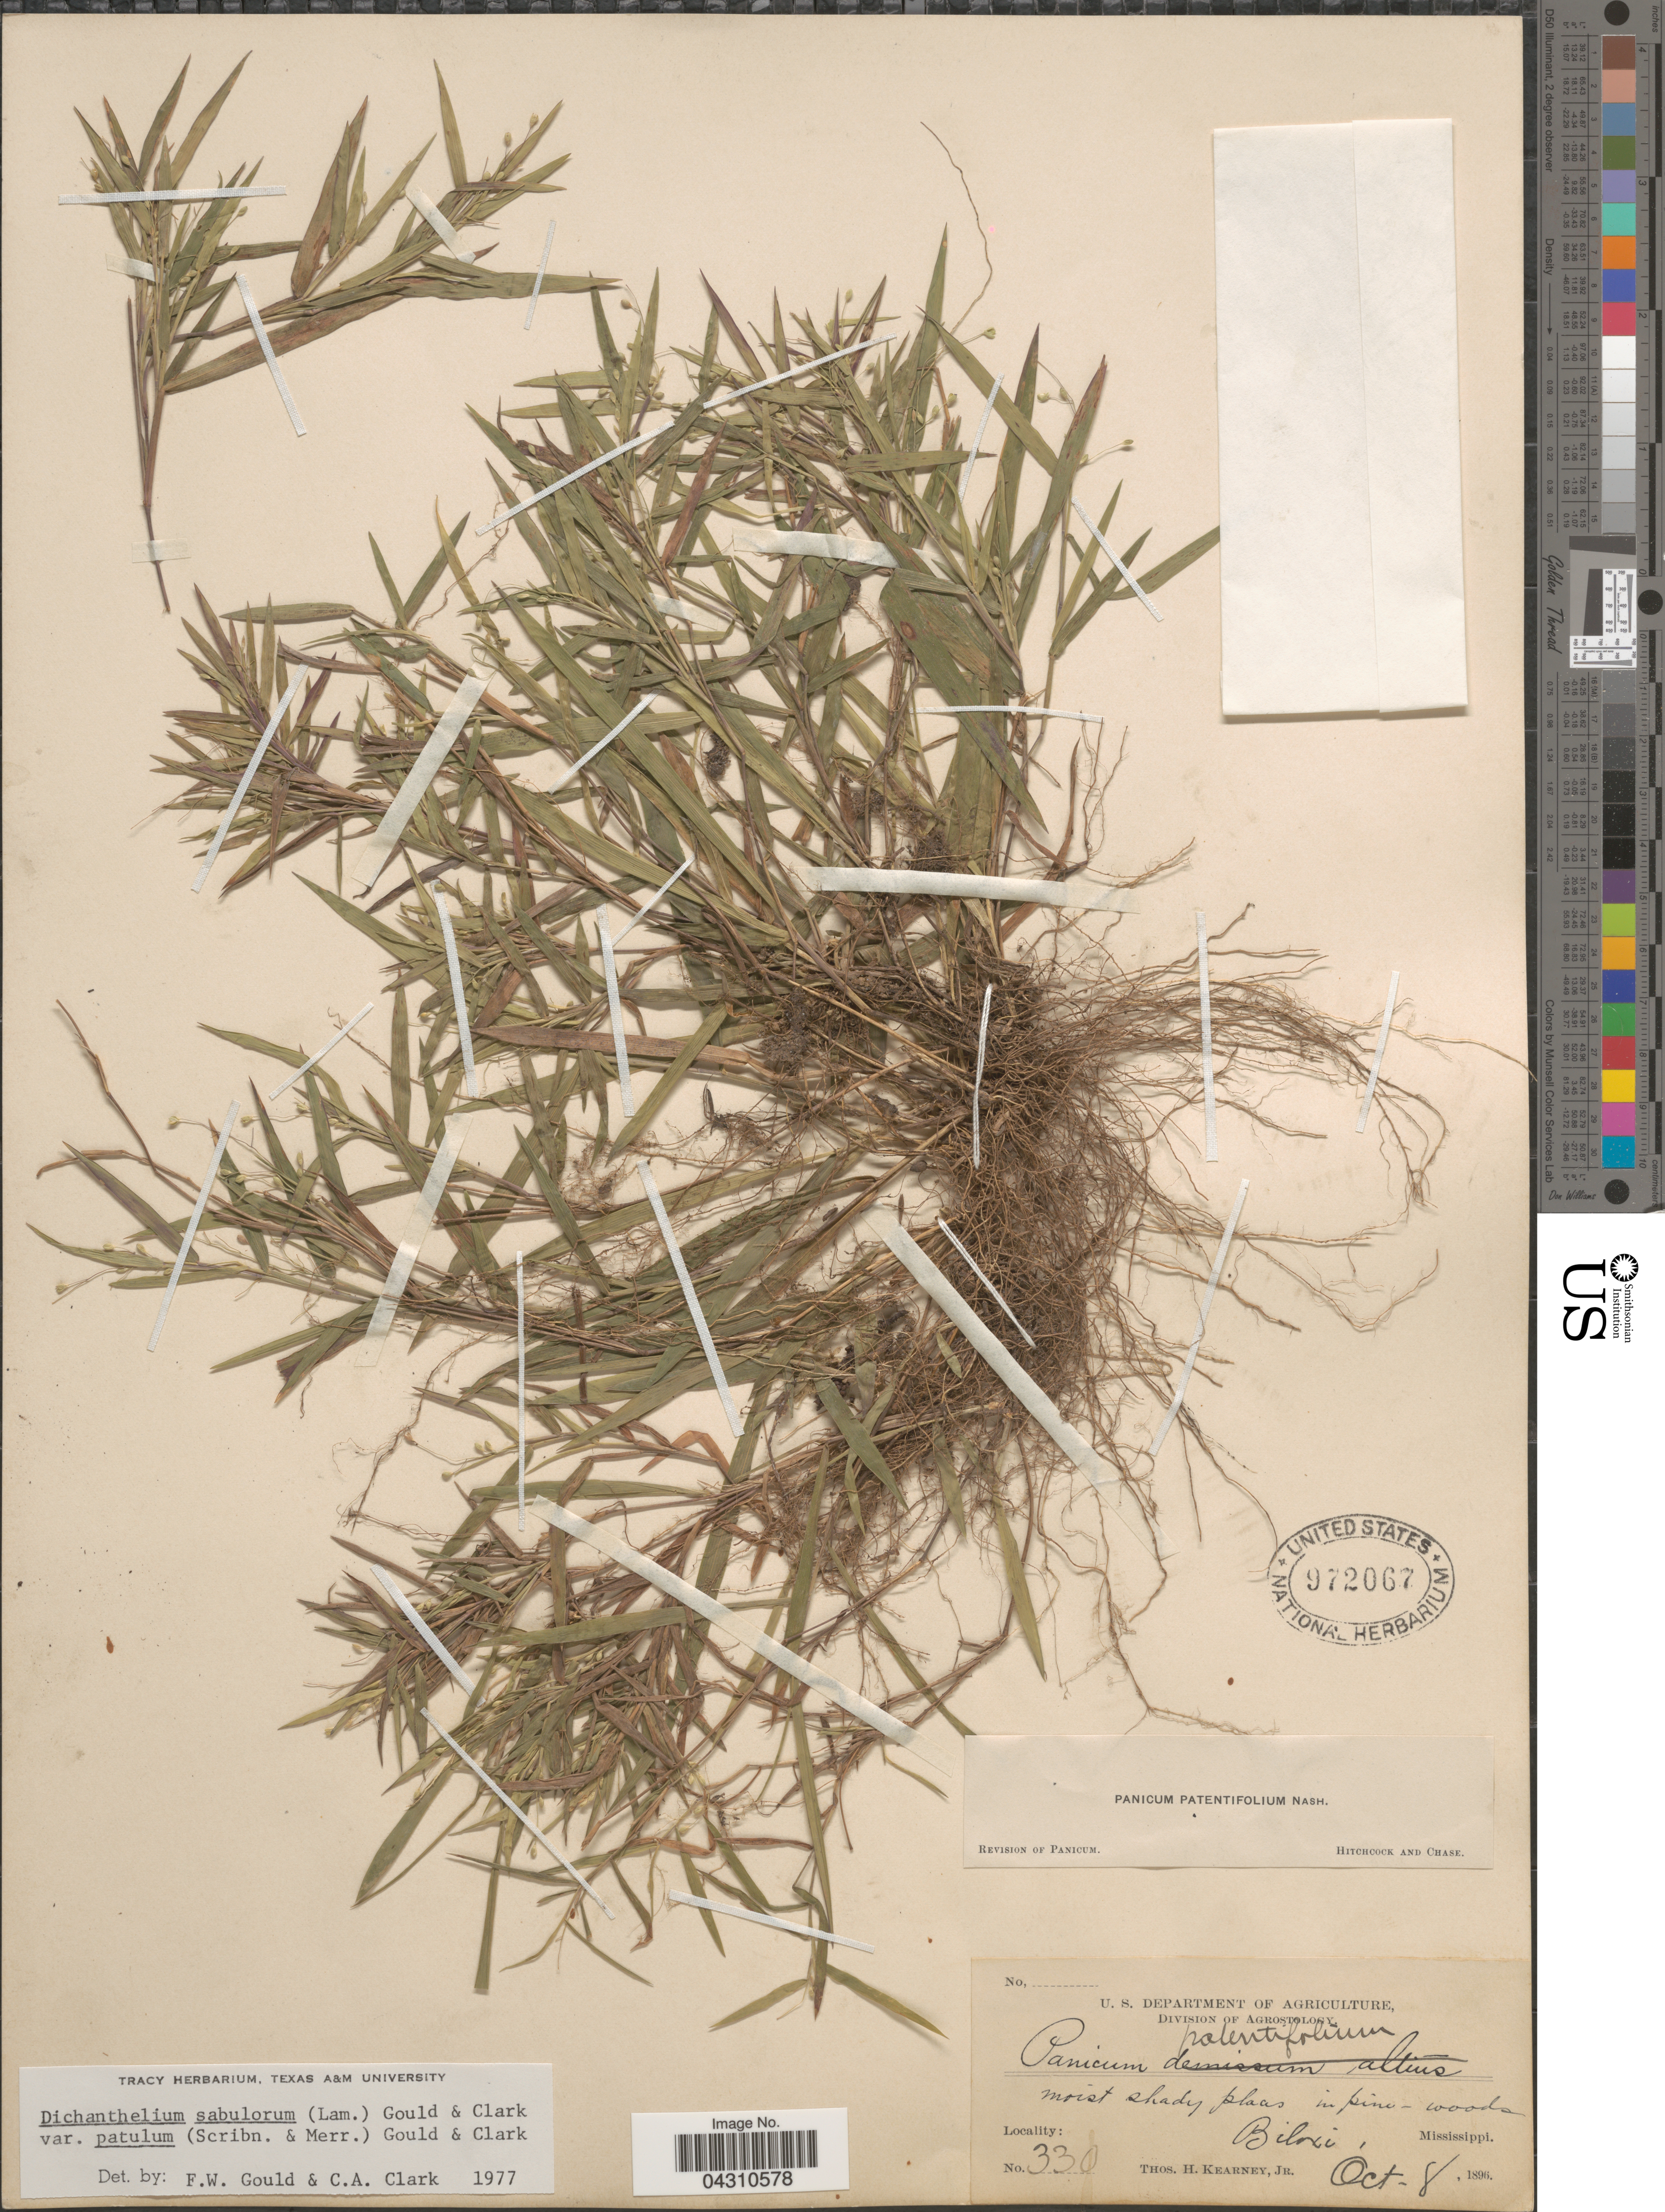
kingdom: Plantae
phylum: Tracheophyta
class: Liliopsida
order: Poales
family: Poaceae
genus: Dichanthelium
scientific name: Dichanthelium portoricense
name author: (Desv. ex Ham.) B.F. Hansen & Wunderlin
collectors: T. H. Kearney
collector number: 330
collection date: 1896-10-08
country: United States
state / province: Mississippi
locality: Biloxi.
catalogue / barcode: US 972067